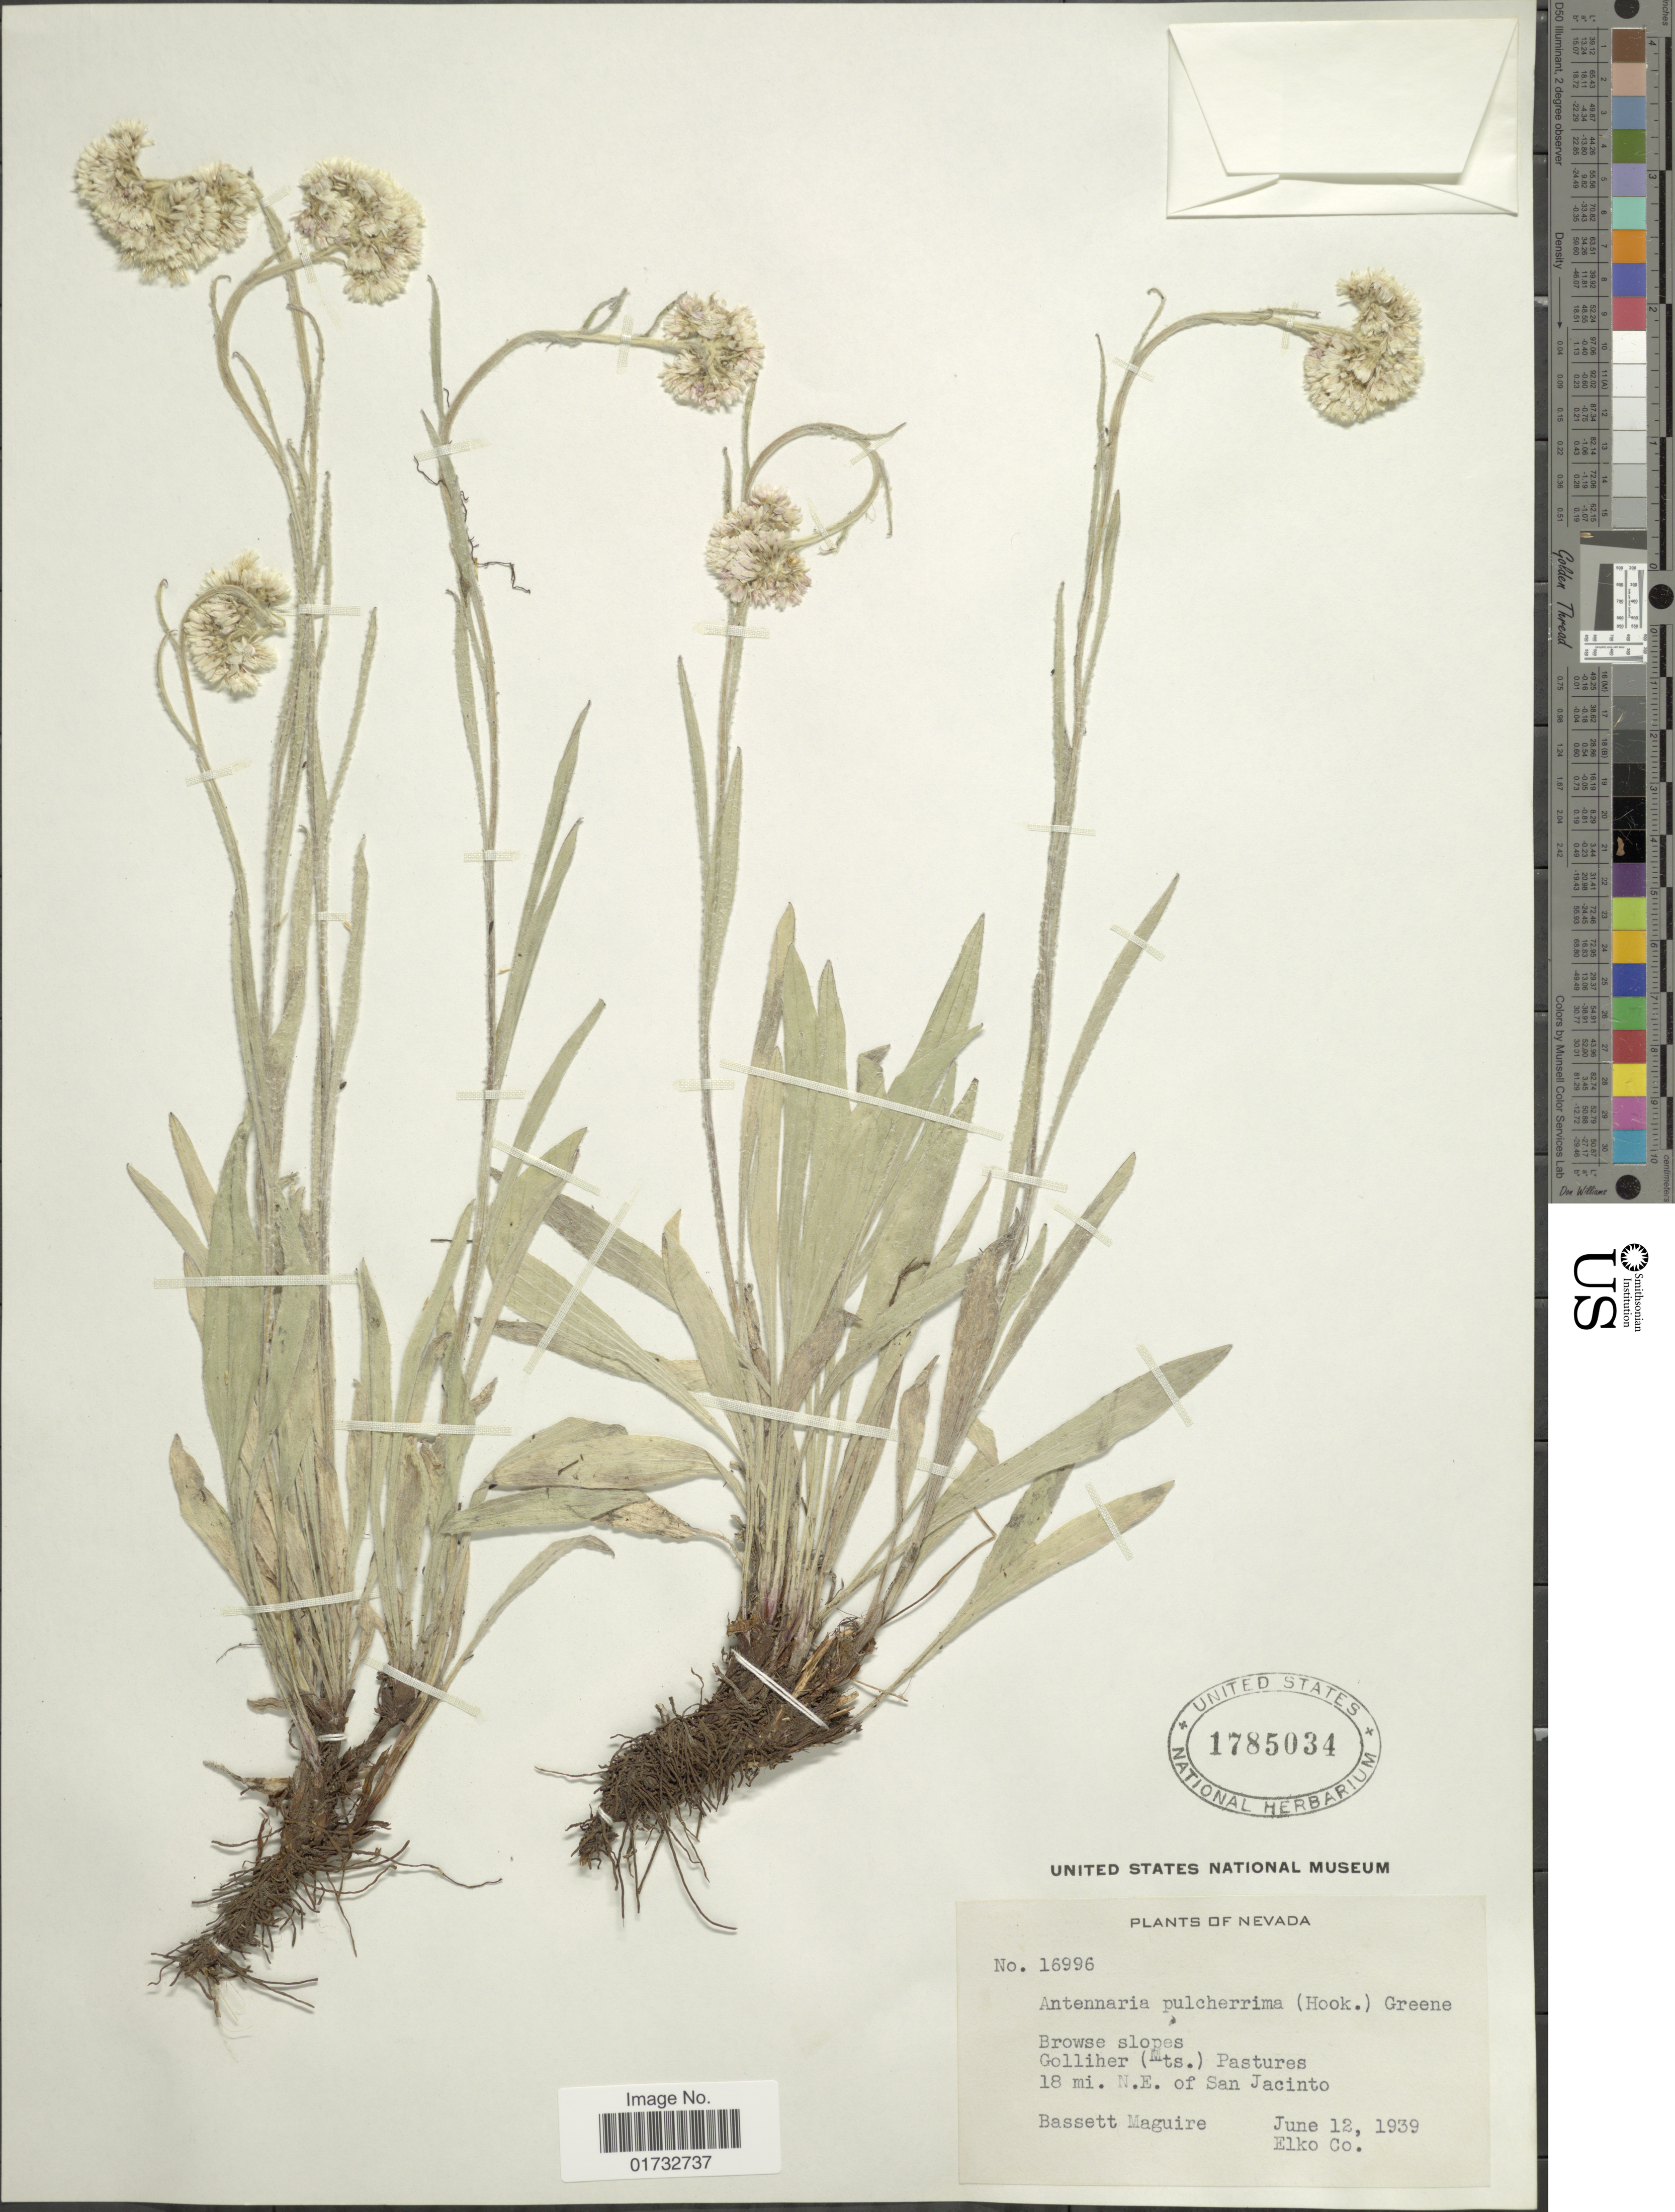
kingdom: Plantae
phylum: Tracheophyta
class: Magnoliopsida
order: Asterales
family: Asteraceae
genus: Antennaria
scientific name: Antennaria pulcherrima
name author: (Hook.) Greene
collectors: B. Maguire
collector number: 16996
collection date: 1939-06-12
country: United States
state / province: Nevada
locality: Golliher (Mts.) Pastures. 18 mi. N.E. of San Jacinto. Elko Co.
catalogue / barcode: US 1785034